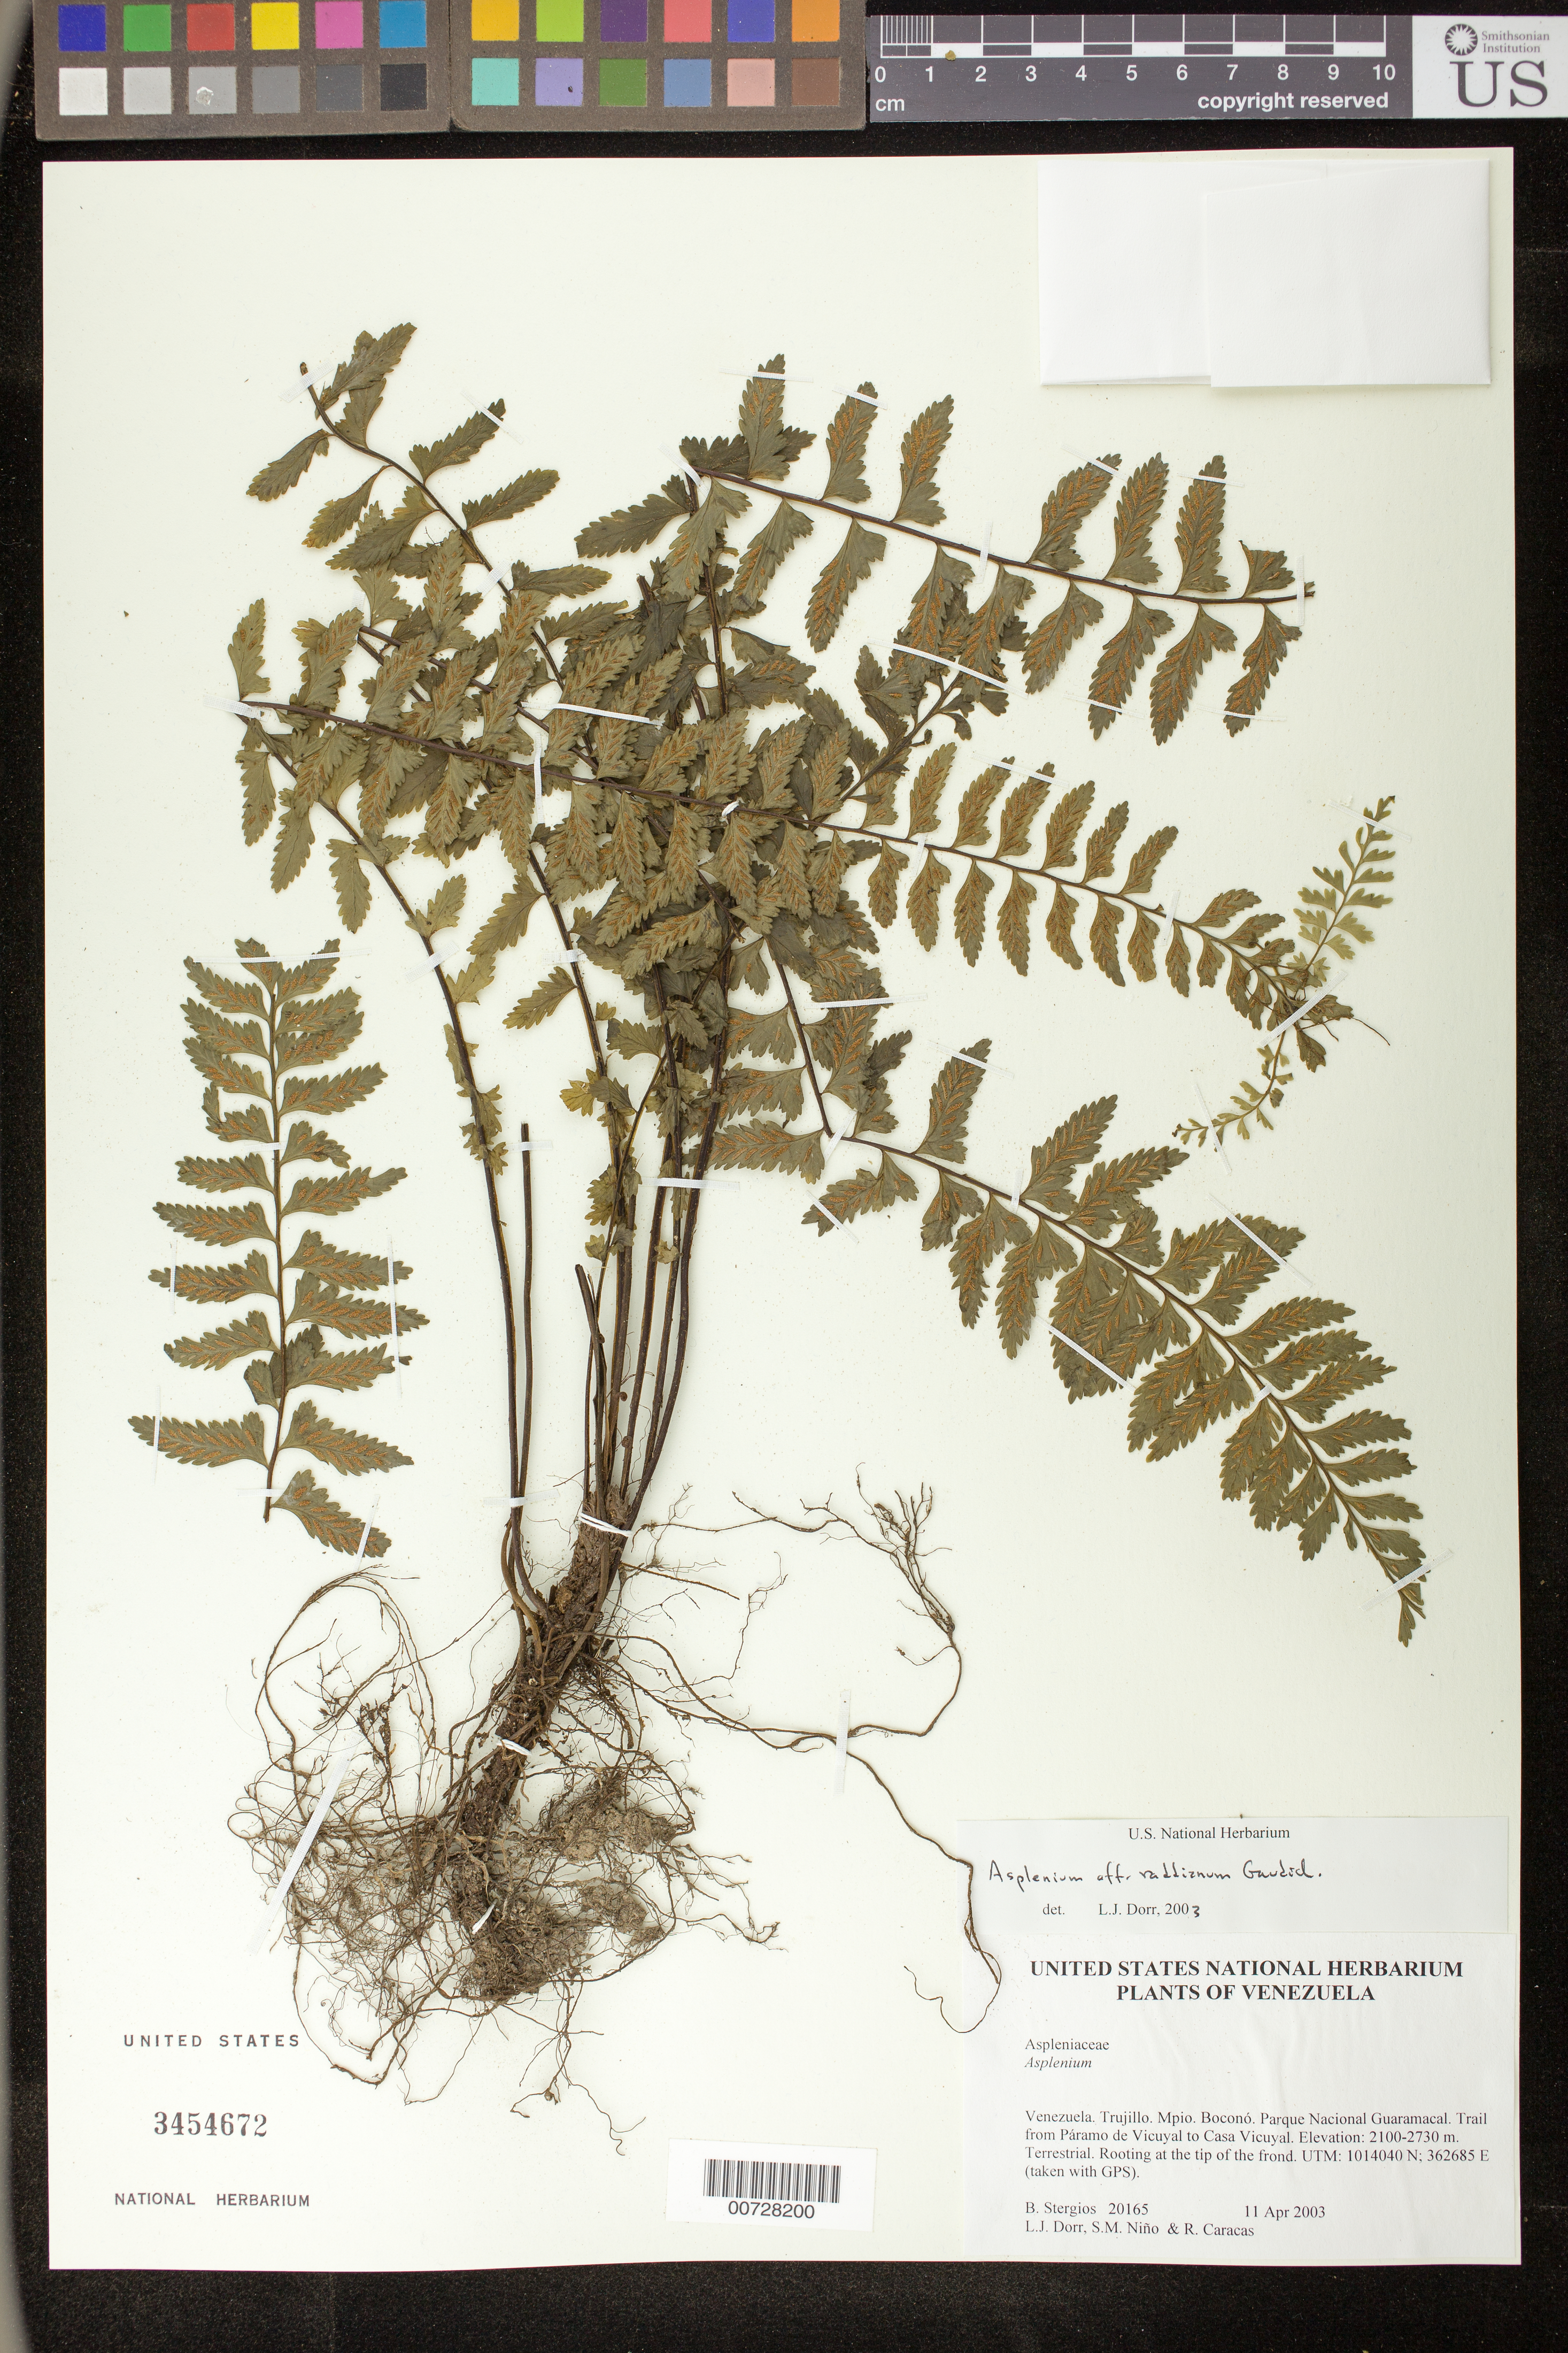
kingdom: Plantae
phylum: Tracheophyta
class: Polypodiopsida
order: Polypodiales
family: Aspleniaceae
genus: Asplenium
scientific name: Asplenium raddianum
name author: Gaudich.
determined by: Dorr, L. J., (BOT), Smithsonian Institution - National Museum of Natural History (UNITED STATES)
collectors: B. G. Stergios, L. J. Dorr, S. M. Niño & R. Caracas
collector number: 20165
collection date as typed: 11 Apr 2003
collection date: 2003-04-11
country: Venezuela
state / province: Trujillo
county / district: Boconó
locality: Parque Nacional Guaramacal. Trail from Páramo de Vicuyal to Casa Vicuyal.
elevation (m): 2100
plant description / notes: PORT, UC, US, VEN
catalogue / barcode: US 3454672